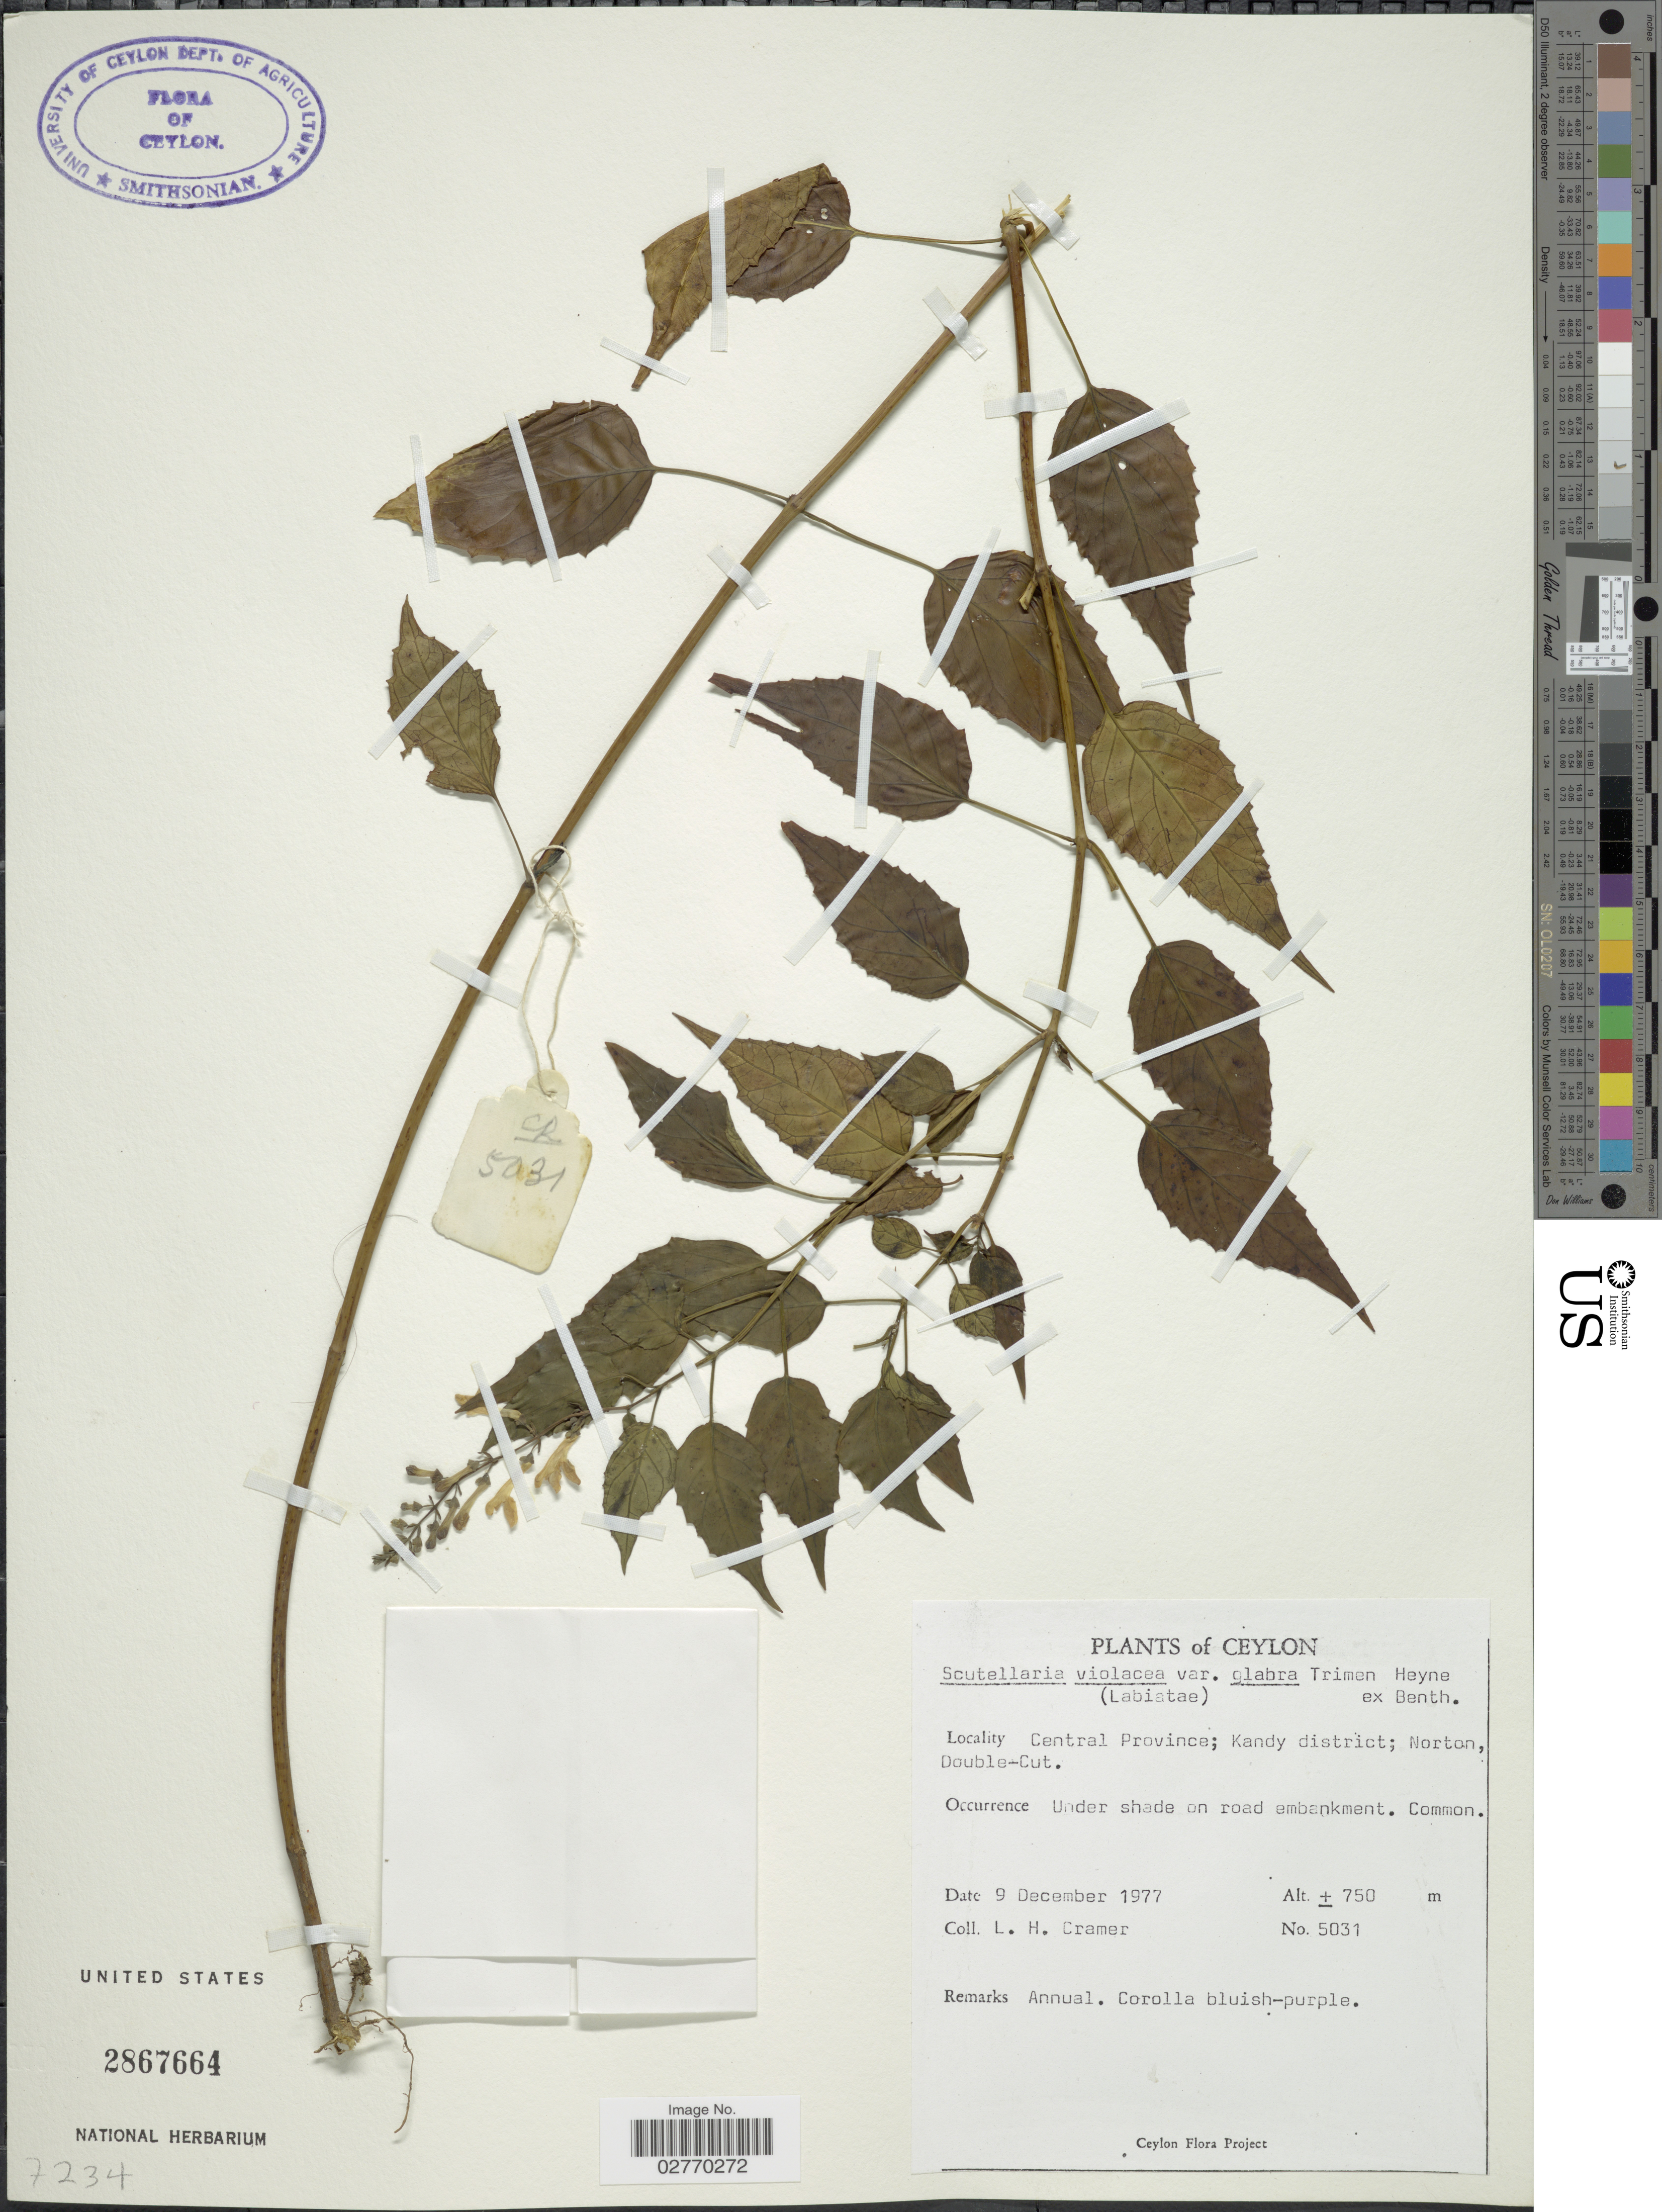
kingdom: Plantae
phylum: Tracheophyta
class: Magnoliopsida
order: Lamiales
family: Lamiaceae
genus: Scutellaria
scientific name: Scutellaria violacea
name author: B. Heyne ex Benth.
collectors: L. H. Cramer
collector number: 5031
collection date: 1977-12-09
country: Sri Lanka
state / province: Central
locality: Ceylon. Kandy district; Norton Double-Cut.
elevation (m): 750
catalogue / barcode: US 2867664